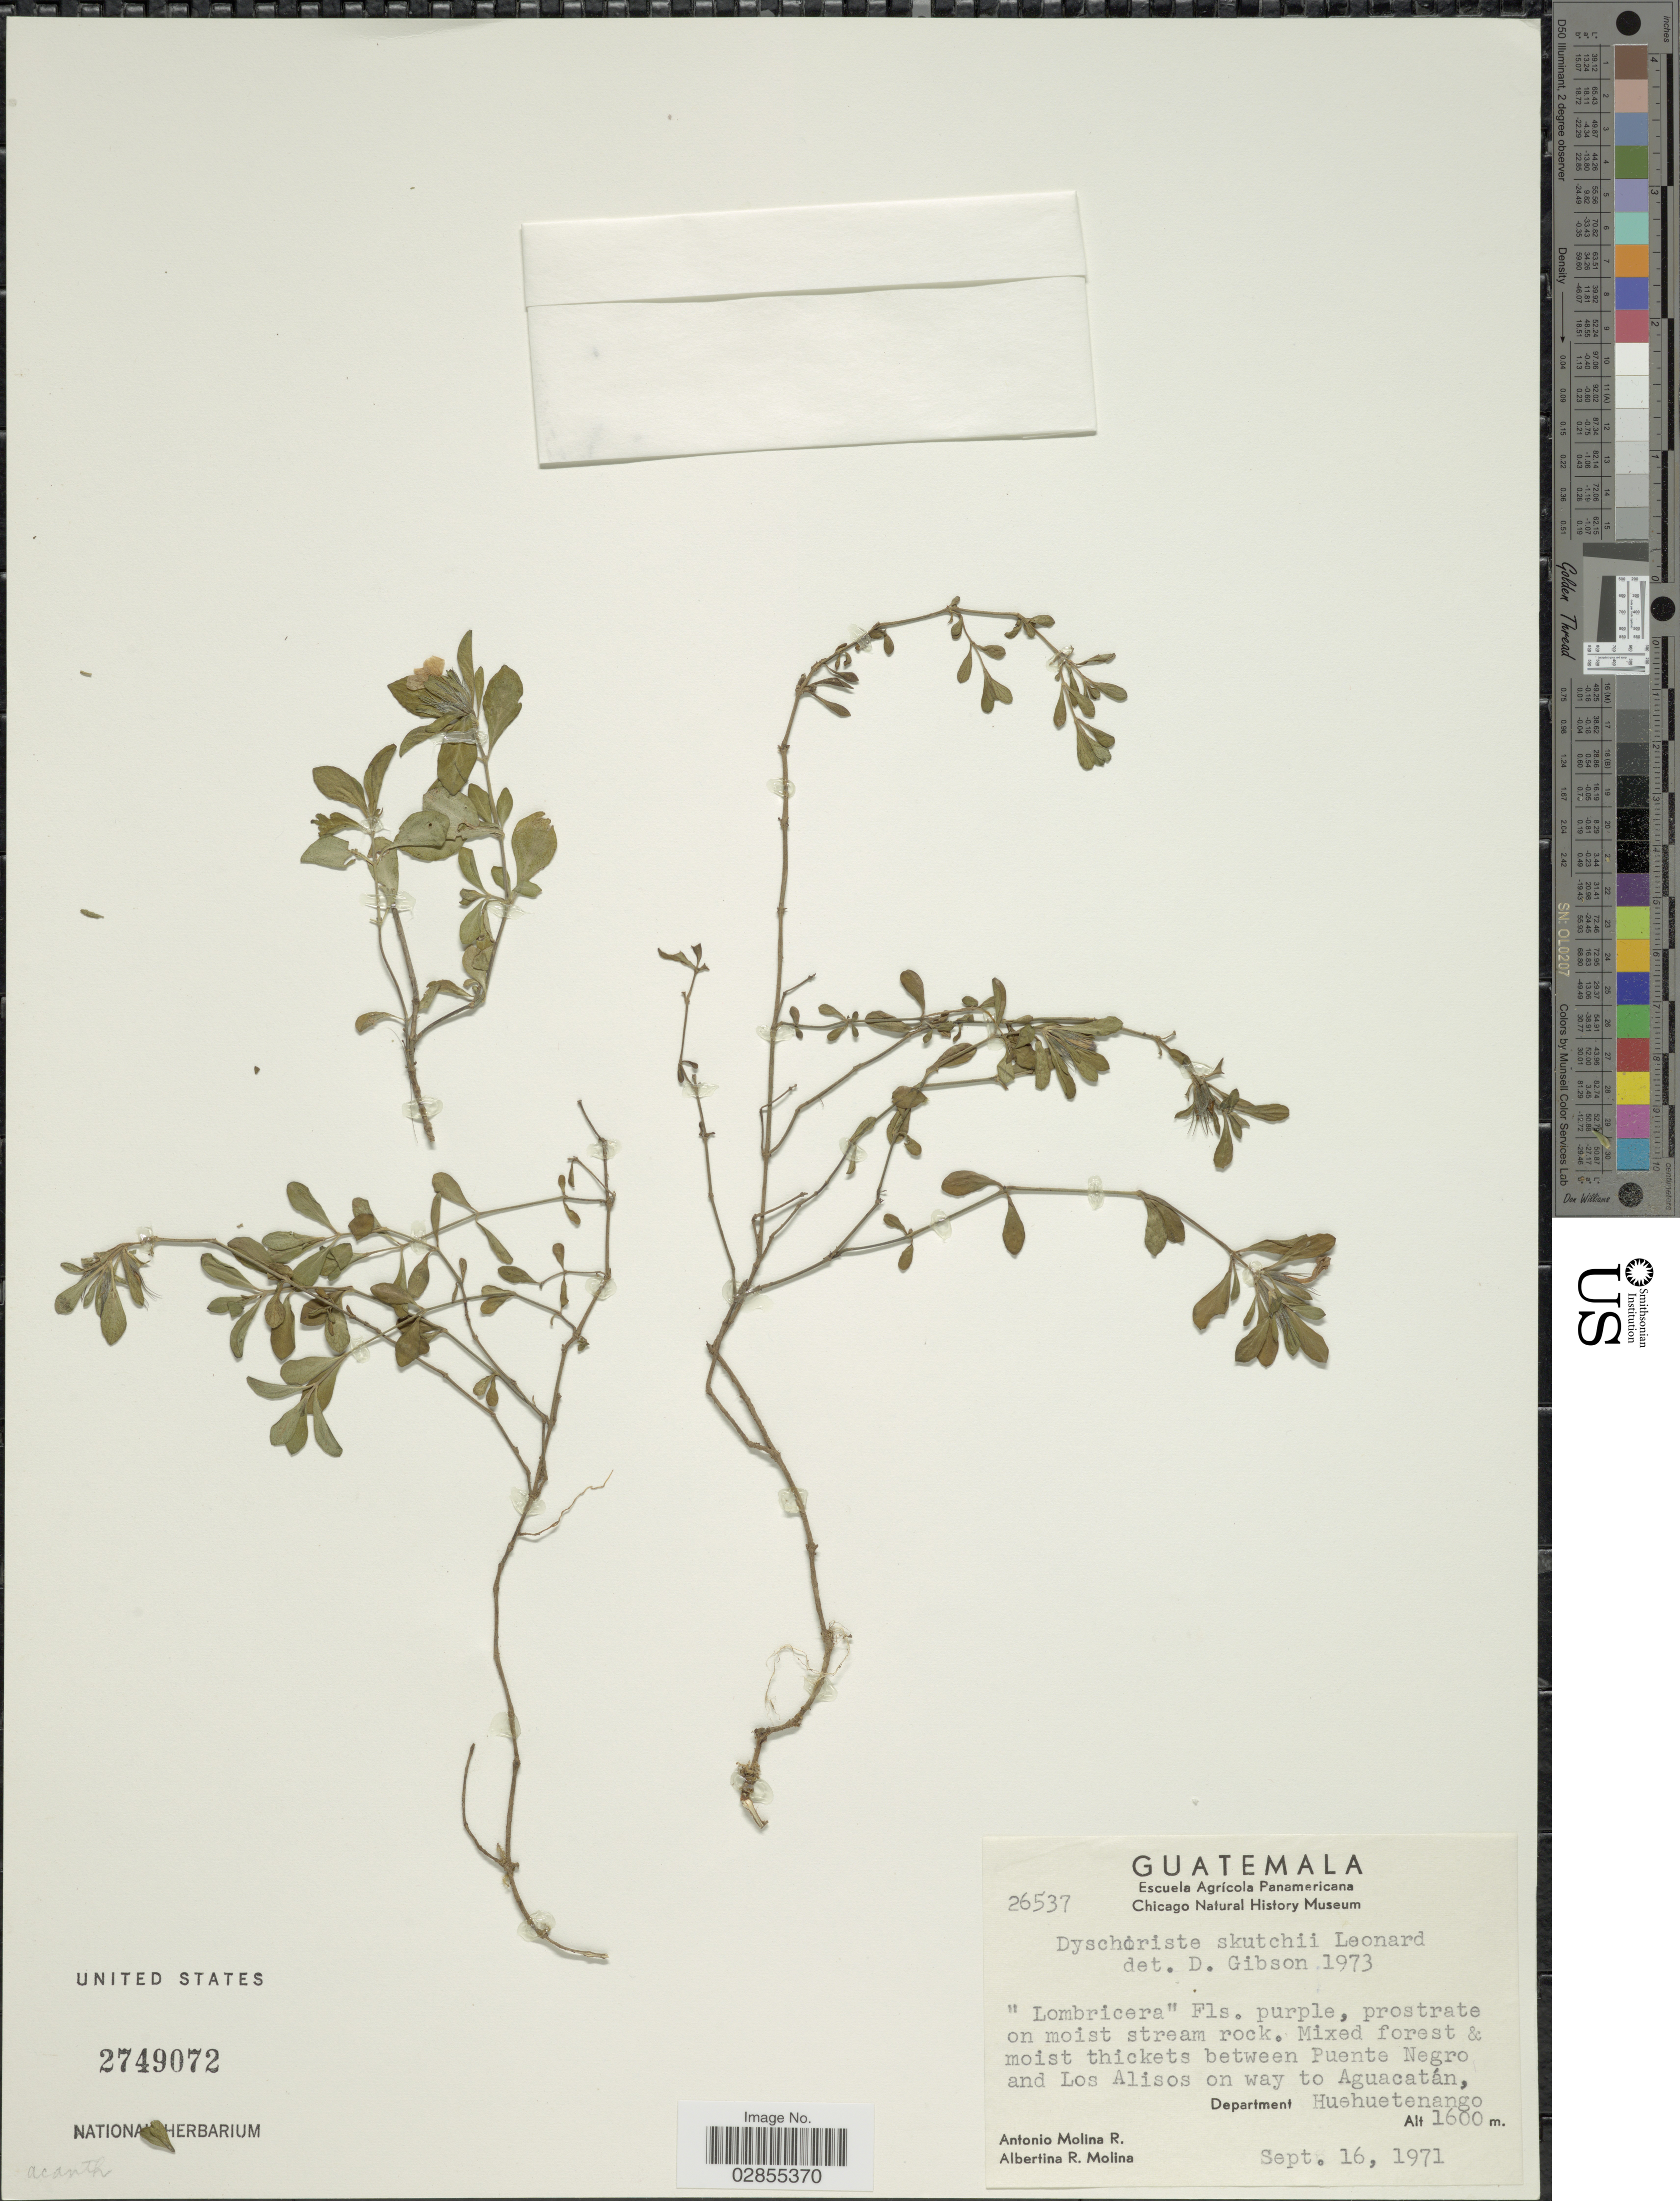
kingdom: Plantae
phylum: Tracheophyta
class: Magnoliopsida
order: Lamiales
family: Acanthaceae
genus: Dyschoriste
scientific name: Dyschoriste capitata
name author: (Oerst.) Kuntze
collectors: A. Molina R. & A. R. Molina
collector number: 26537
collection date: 1971-09-16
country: Guatemala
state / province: Huehuetenango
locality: Mixed forest & moist thickets between Puente Negro and Los Alisos on way to Aguacatán, Department Huehuetenango.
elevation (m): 1600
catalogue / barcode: US 2749072